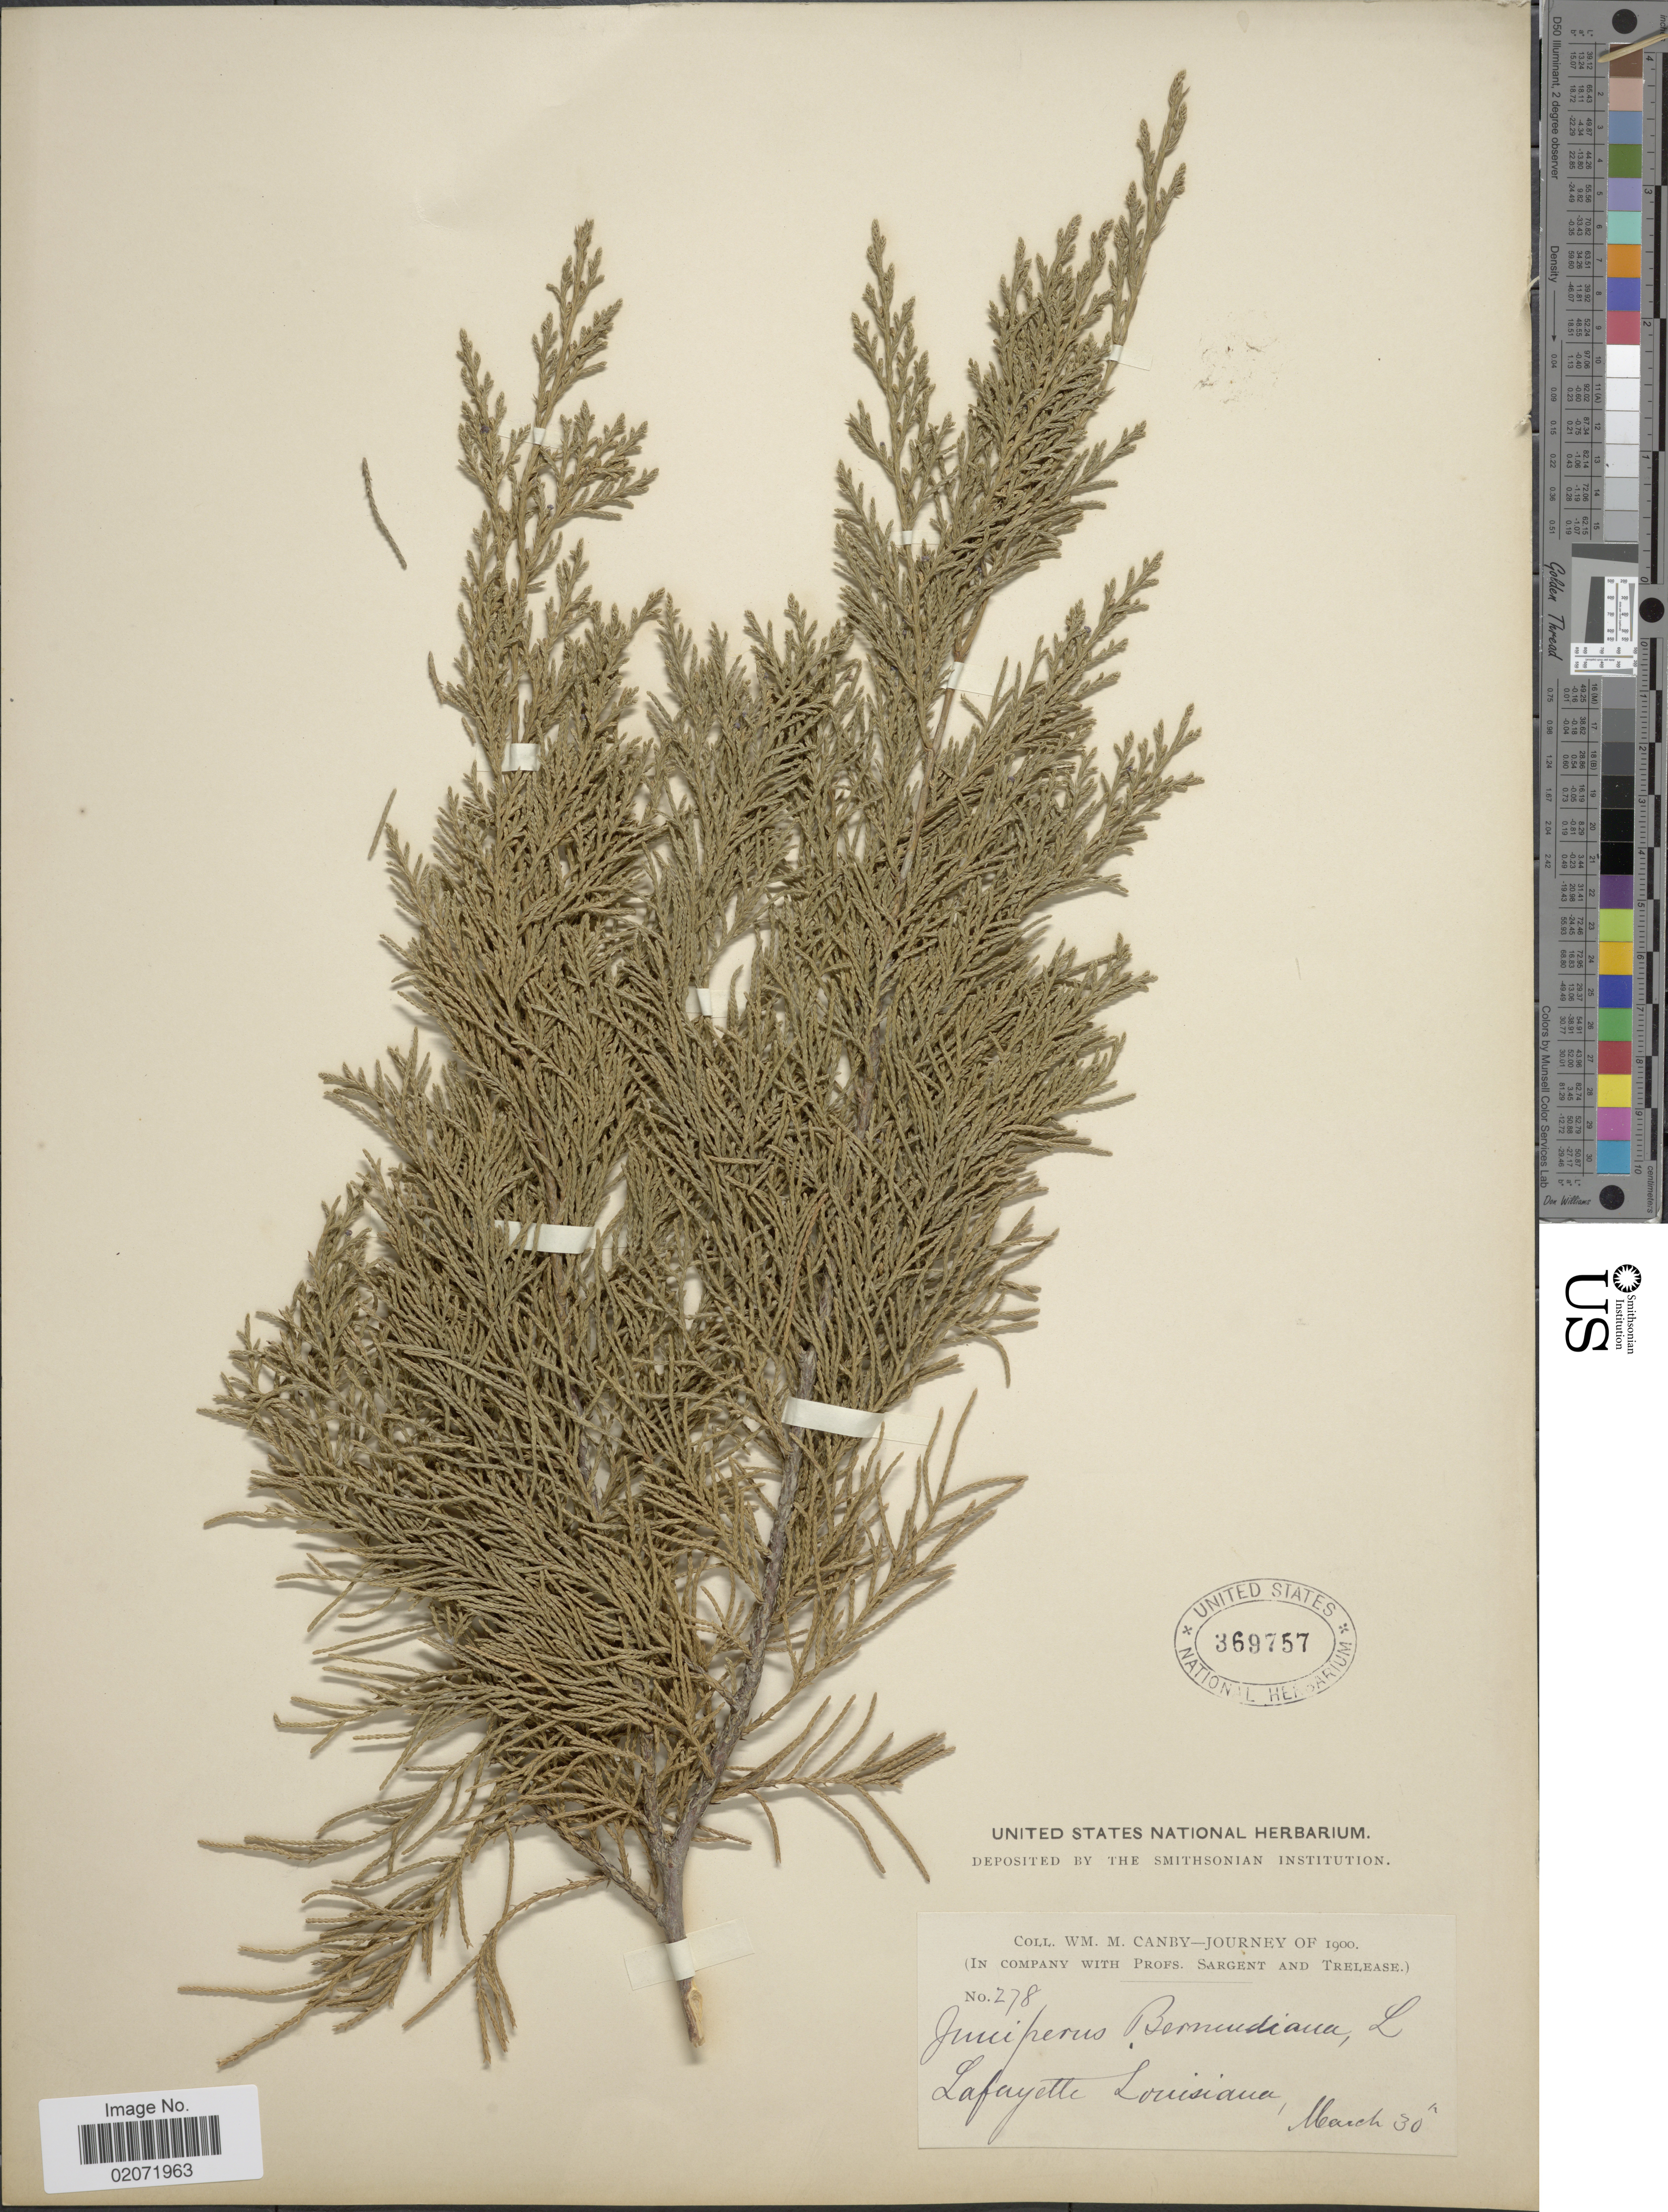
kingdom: Plantae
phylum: Tracheophyta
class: Pinopsida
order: Pinales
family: Cupressaceae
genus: Juniperus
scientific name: Juniperus silicicola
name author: (Small) L.H. Bailey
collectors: W. M. Canby, -- Sargent & -- Trelease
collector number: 278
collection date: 1900-03-30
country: United States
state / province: Louisiana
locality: Lafayette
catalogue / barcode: US 369757